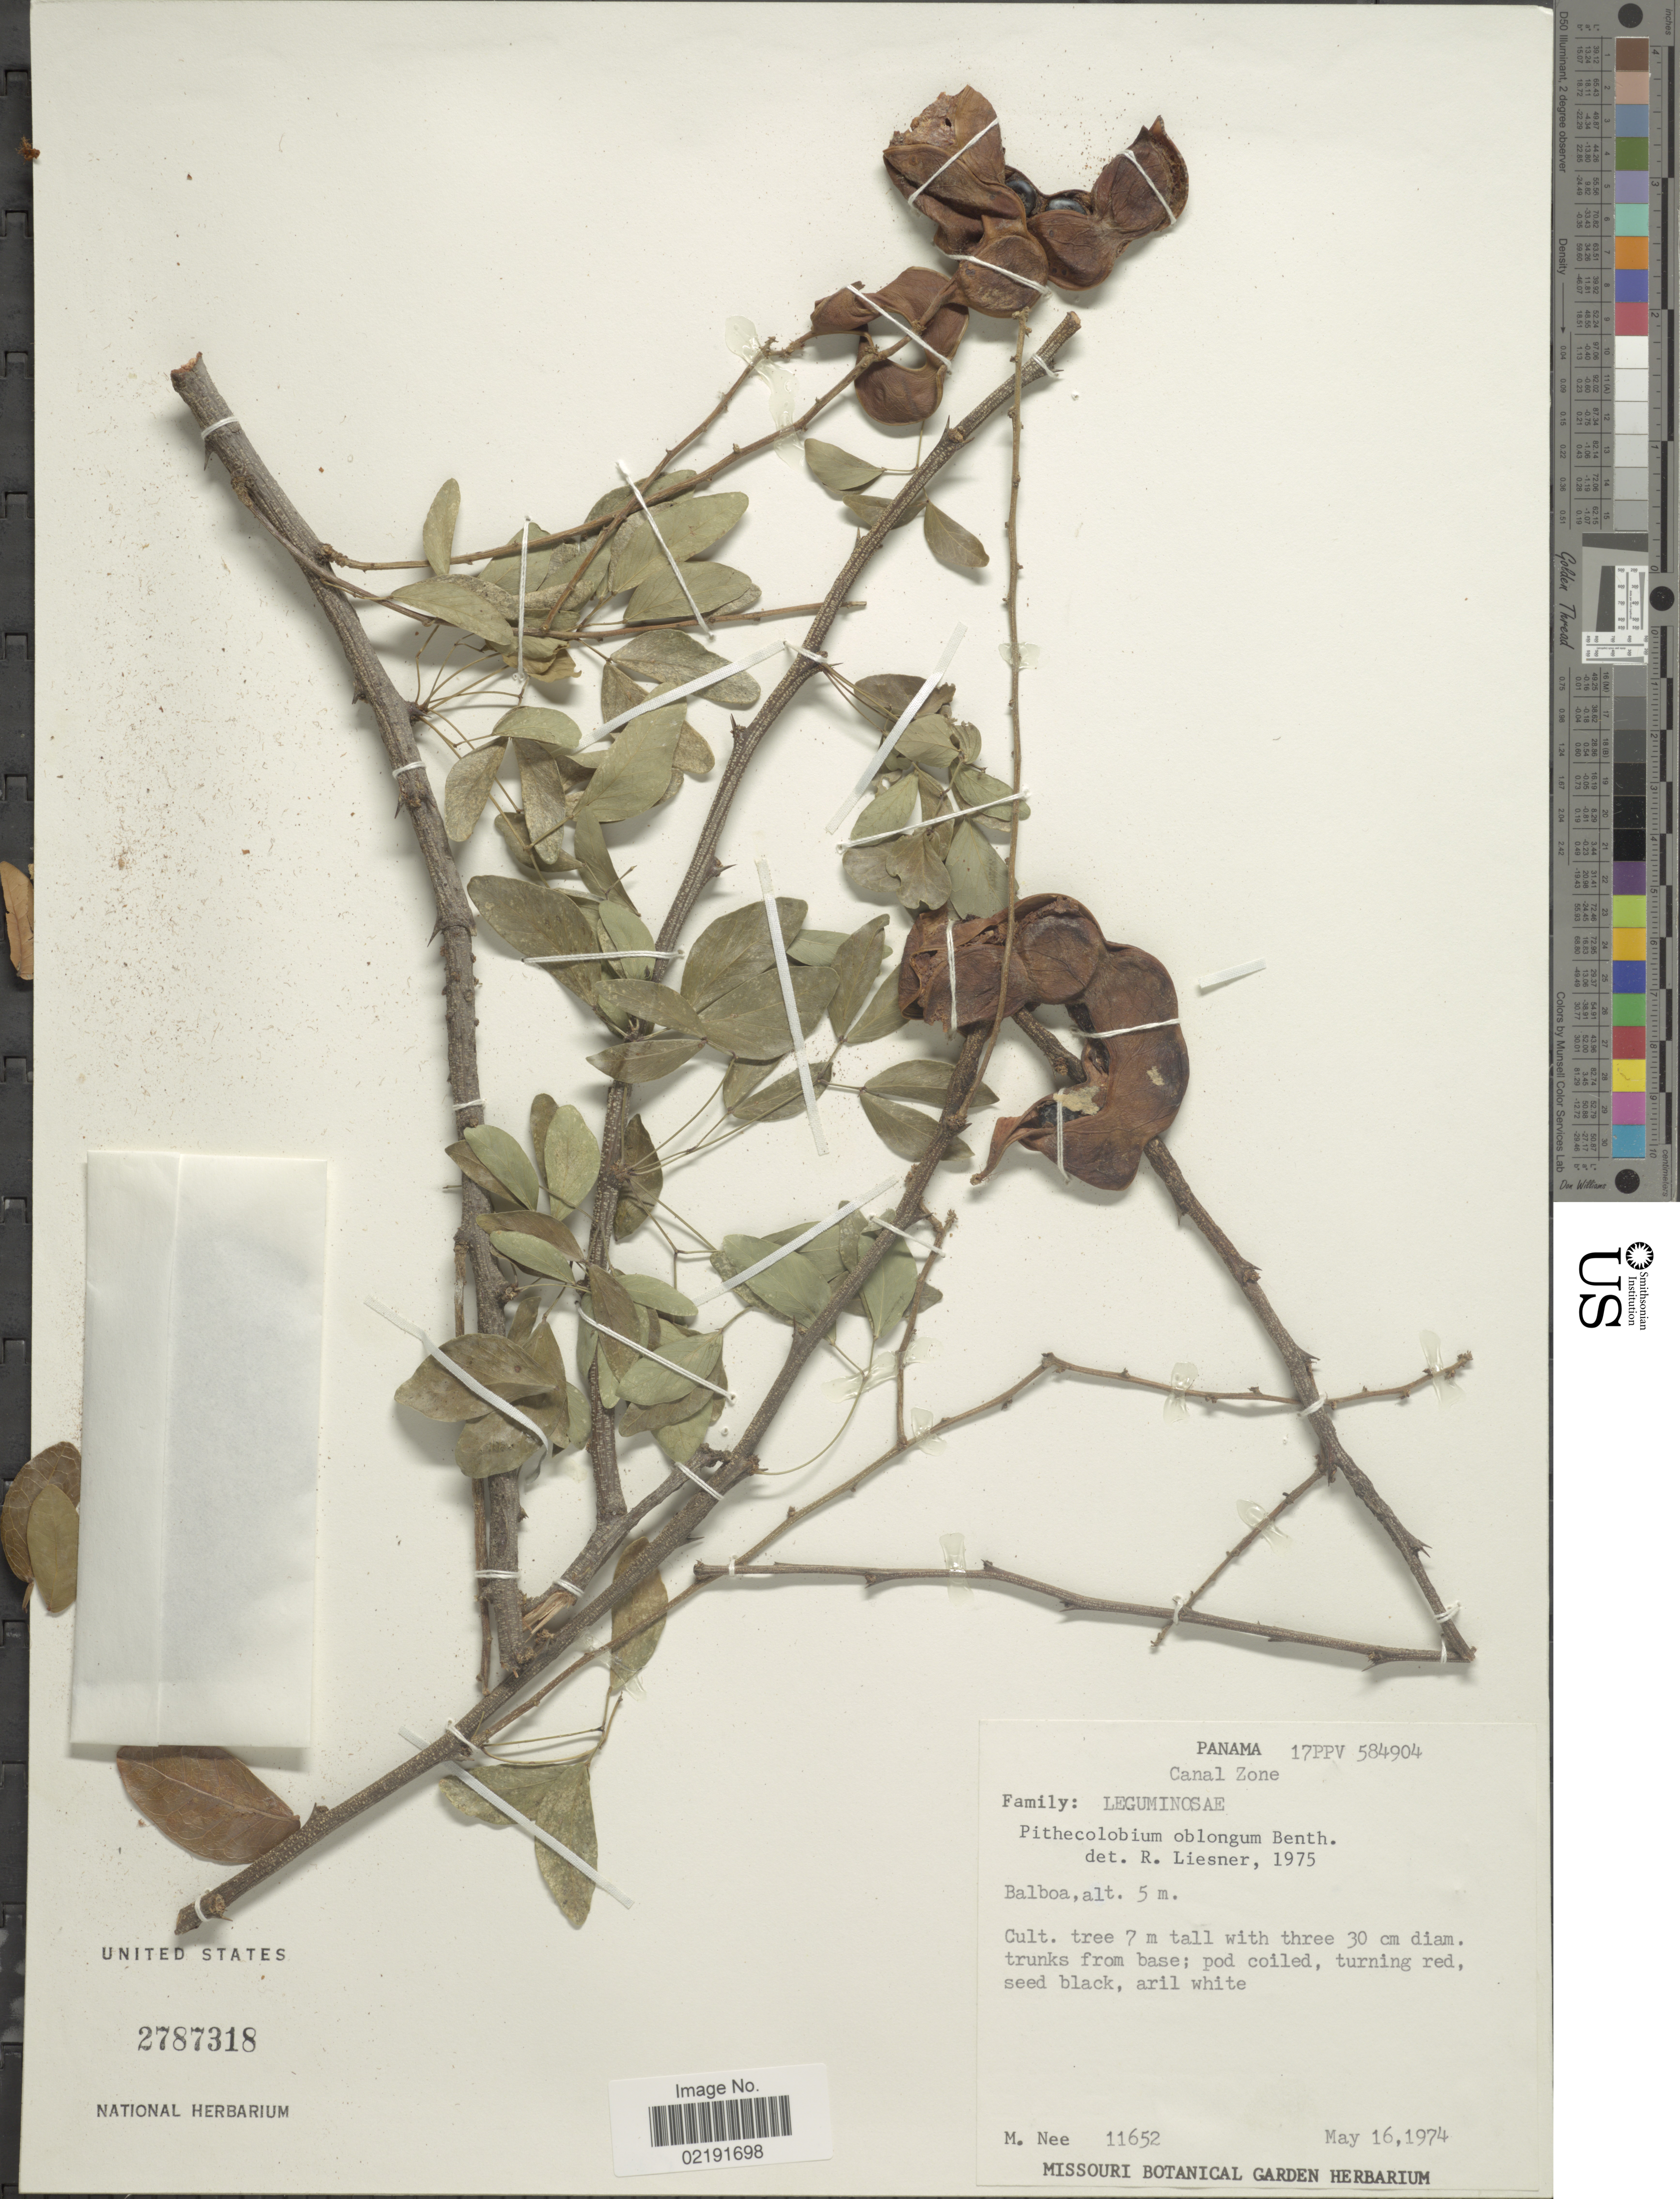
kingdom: Plantae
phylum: Tracheophyta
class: Magnoliopsida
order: Fabales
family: Fabaceae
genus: Pithecellobium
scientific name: Pithecellobium oblongum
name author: Benth.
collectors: M. Nee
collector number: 11652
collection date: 1974-05-16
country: Panama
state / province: Colón / Panamá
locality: Canal Zone. Balboa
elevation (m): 5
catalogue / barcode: US 2787318